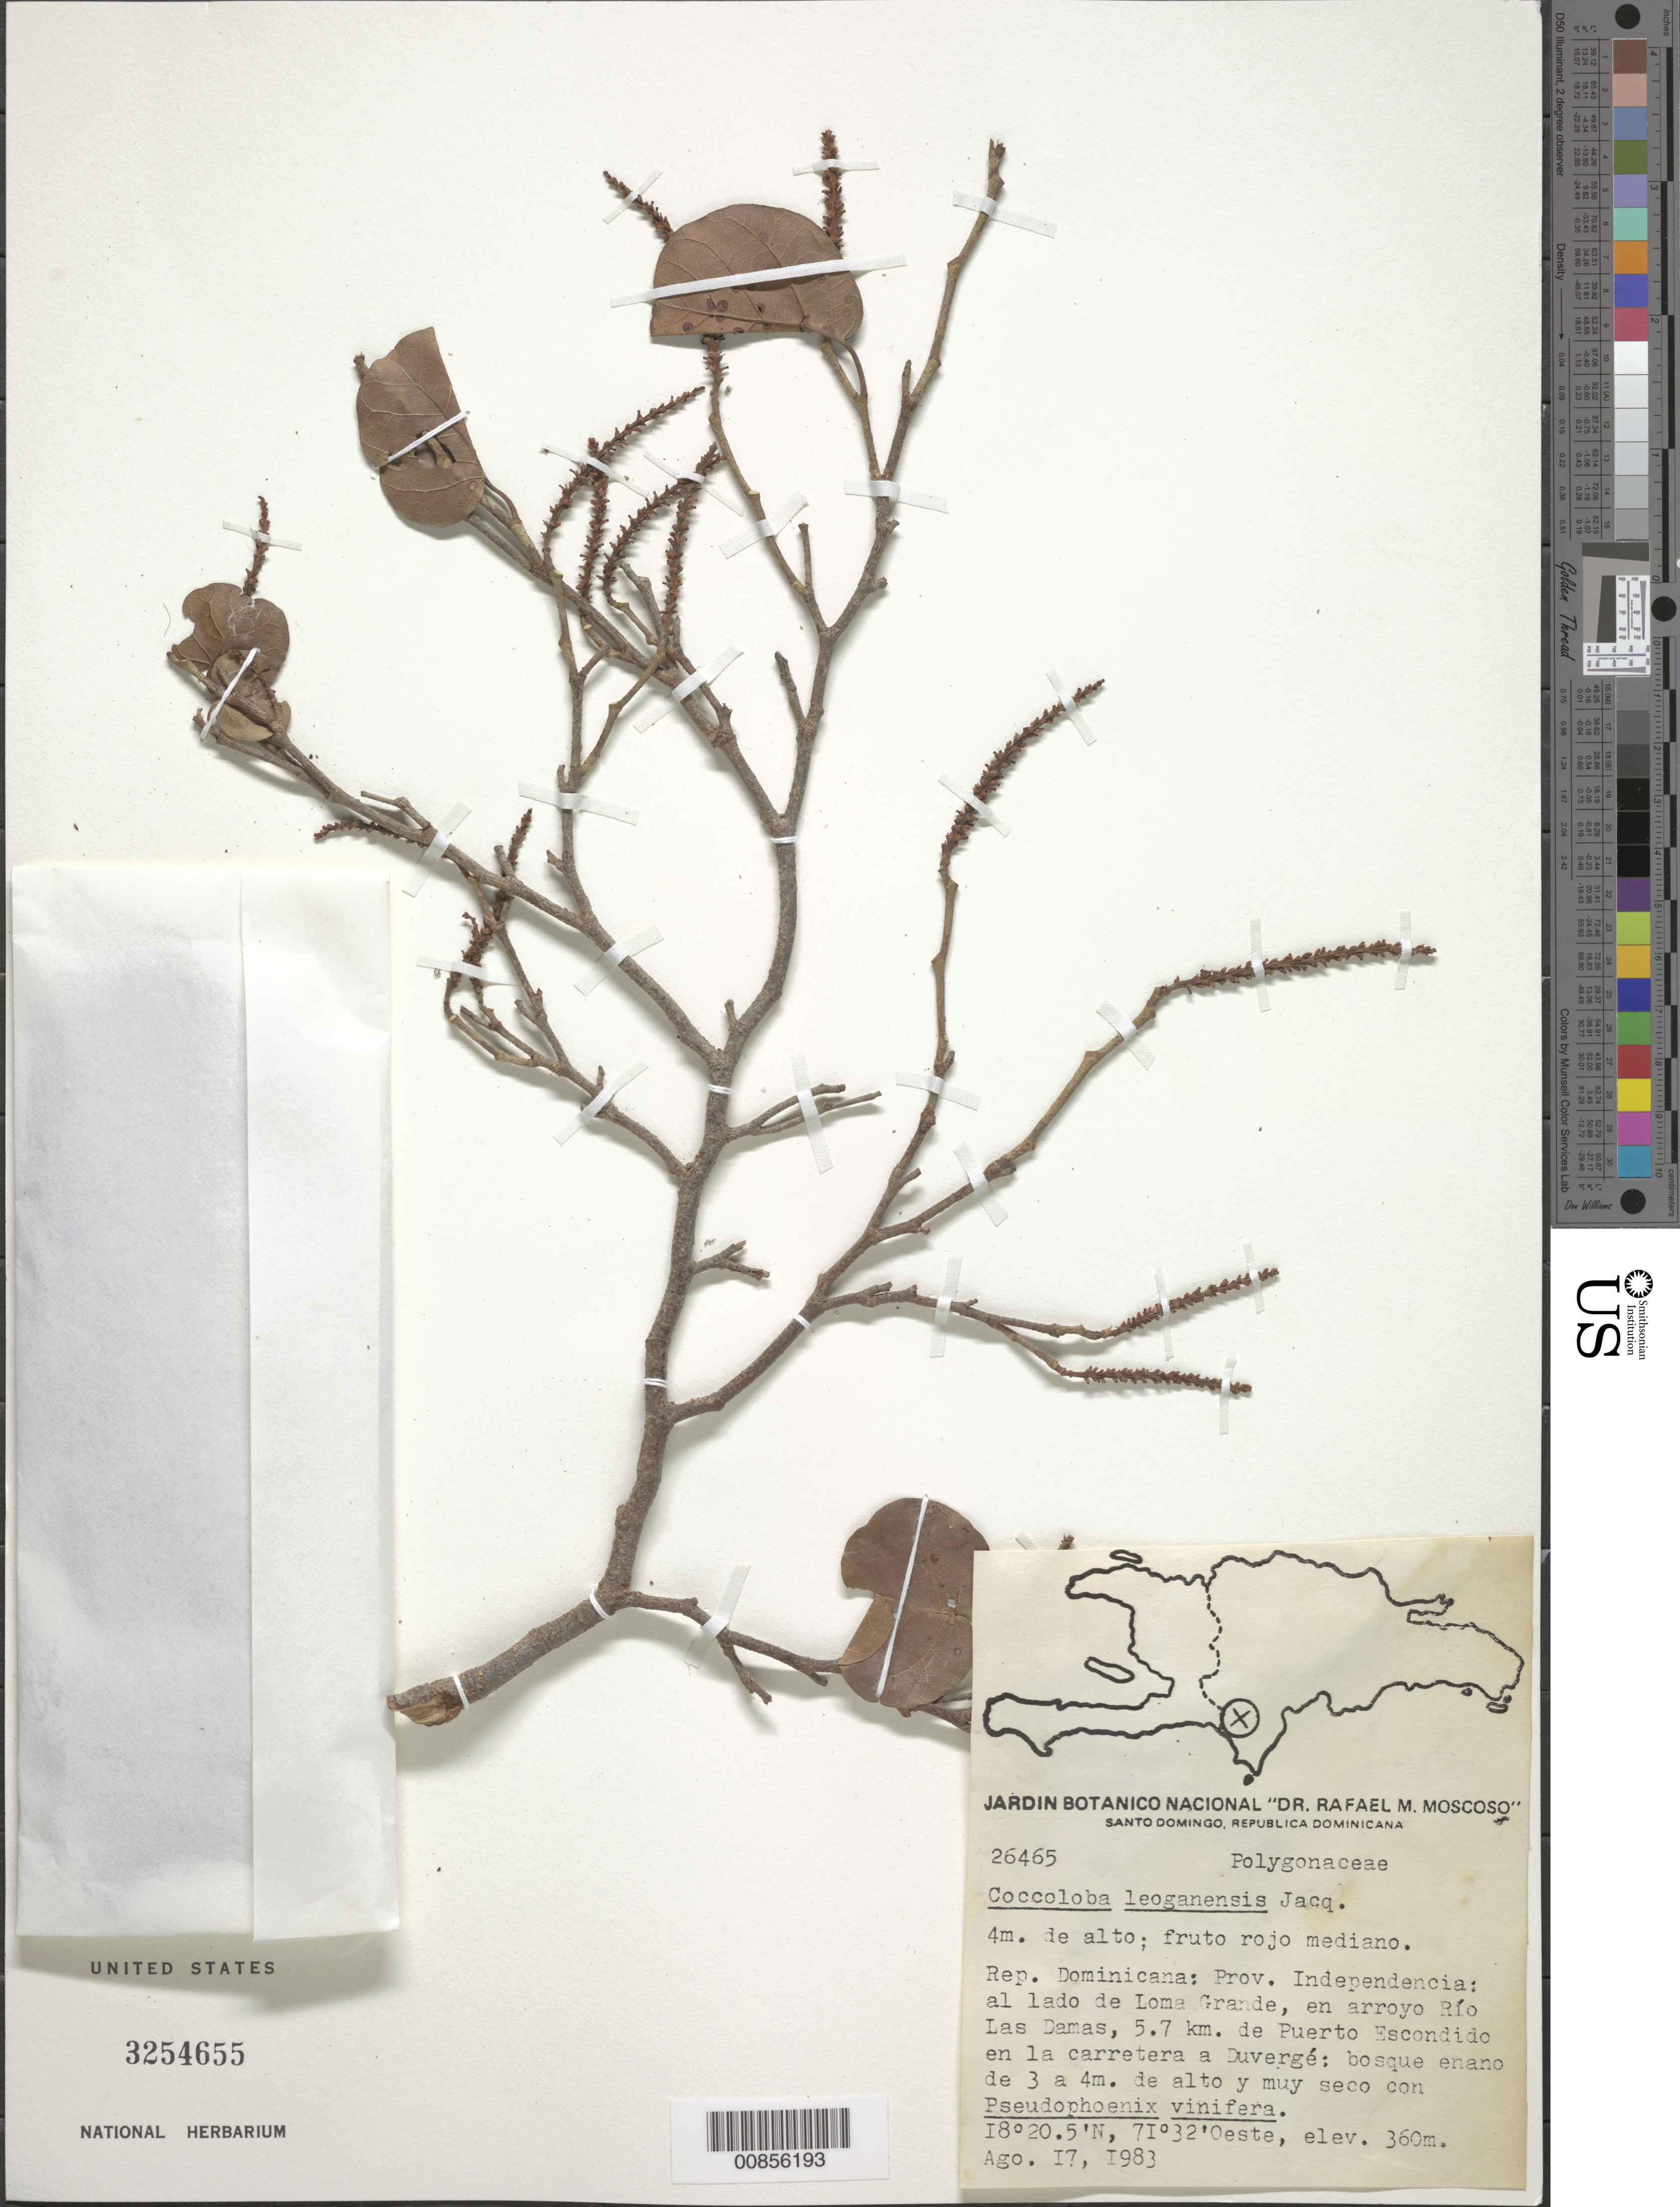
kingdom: Plantae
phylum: Tracheophyta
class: Magnoliopsida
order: Caryophyllales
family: Polygonaceae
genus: Coccoloba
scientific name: Coccoloba leoganensis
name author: Jacq.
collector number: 26465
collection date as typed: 17 Aug 1983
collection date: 1983-08-17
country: Dominican Republic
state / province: Independencia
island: Hispaniola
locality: Al lado de Loma Grande, en arroyo Río Las Damas, 5.7 km. de Puerto Escondido en la carretera a Duvergé.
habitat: Bosque enano de 3 a 4 m. de alto y muy seco con Pseudophoenix vinifera.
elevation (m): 360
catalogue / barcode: US 3254655